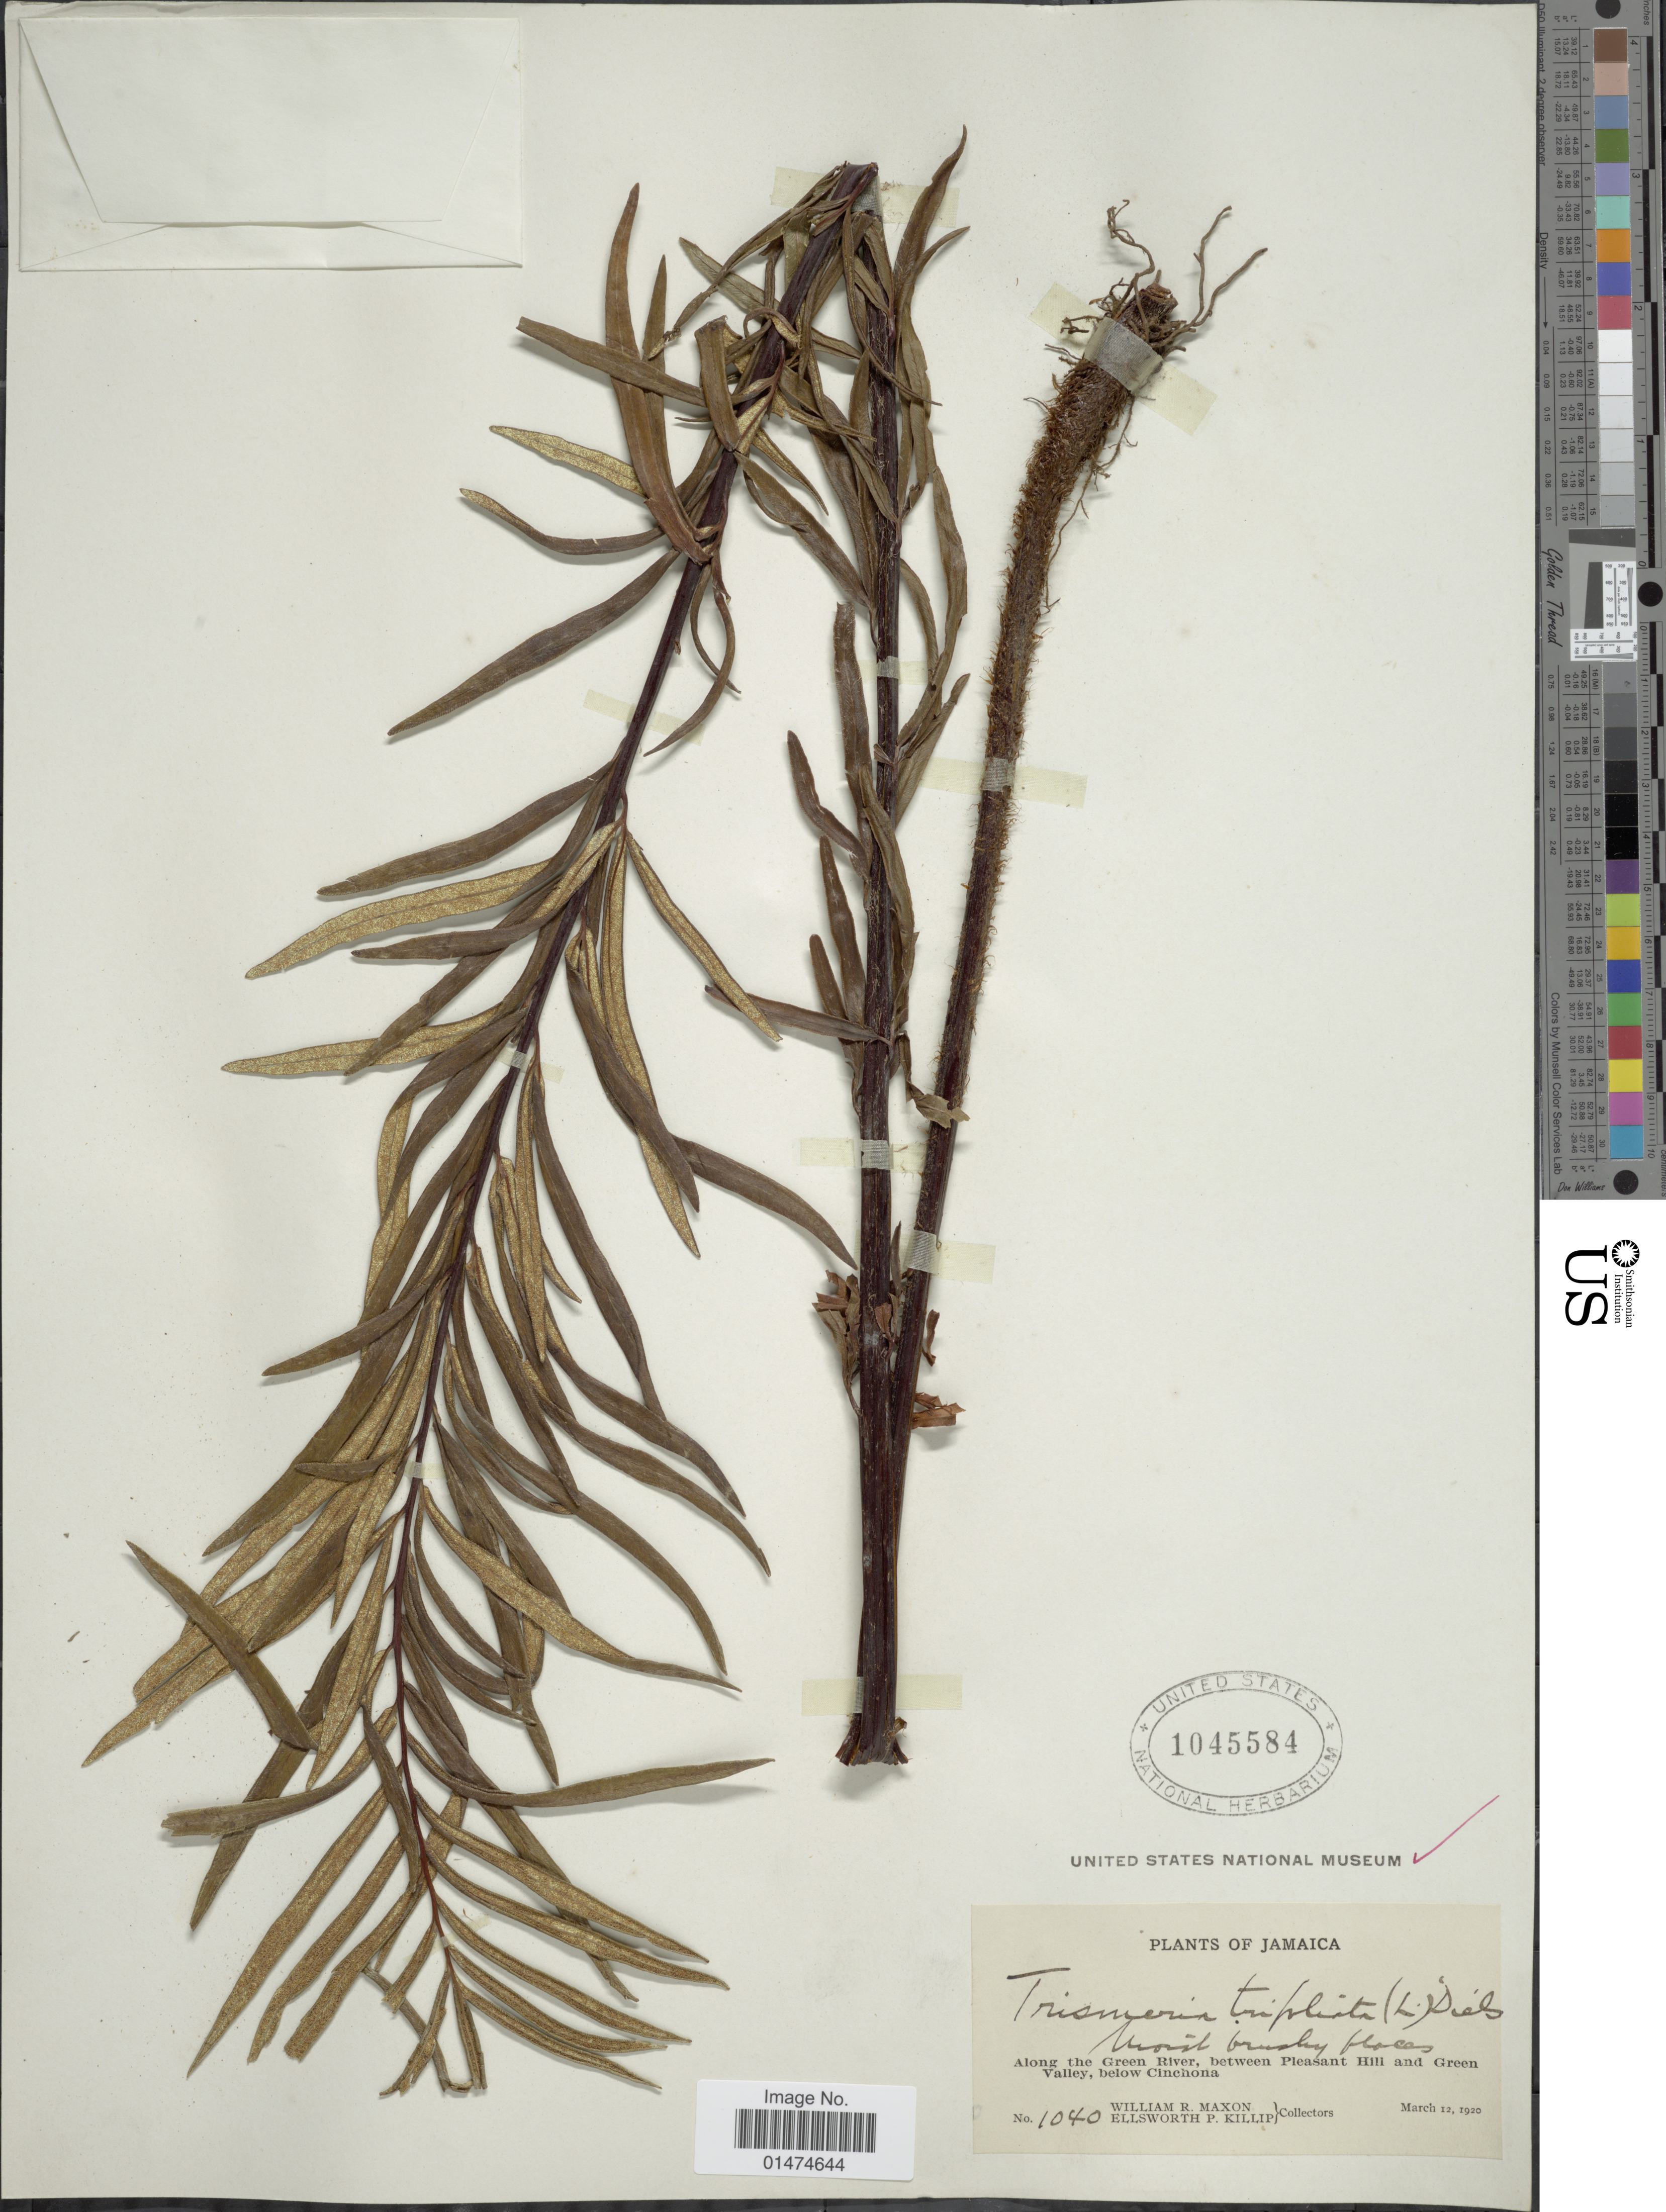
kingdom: Plantae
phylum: Tracheophyta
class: Polypodiopsida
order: Polypodiales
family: Pteridaceae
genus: Pityrogramma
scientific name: Pityrogramma trifoliata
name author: (L.) R.M. Tryon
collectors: W. R. Maxon & E. P. Killip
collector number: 1040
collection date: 1920-03-12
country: Jamaica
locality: Jamaica, along the Green River, between Pleasant Hill and Green Valley, below Cinchona.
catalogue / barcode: US 1045584